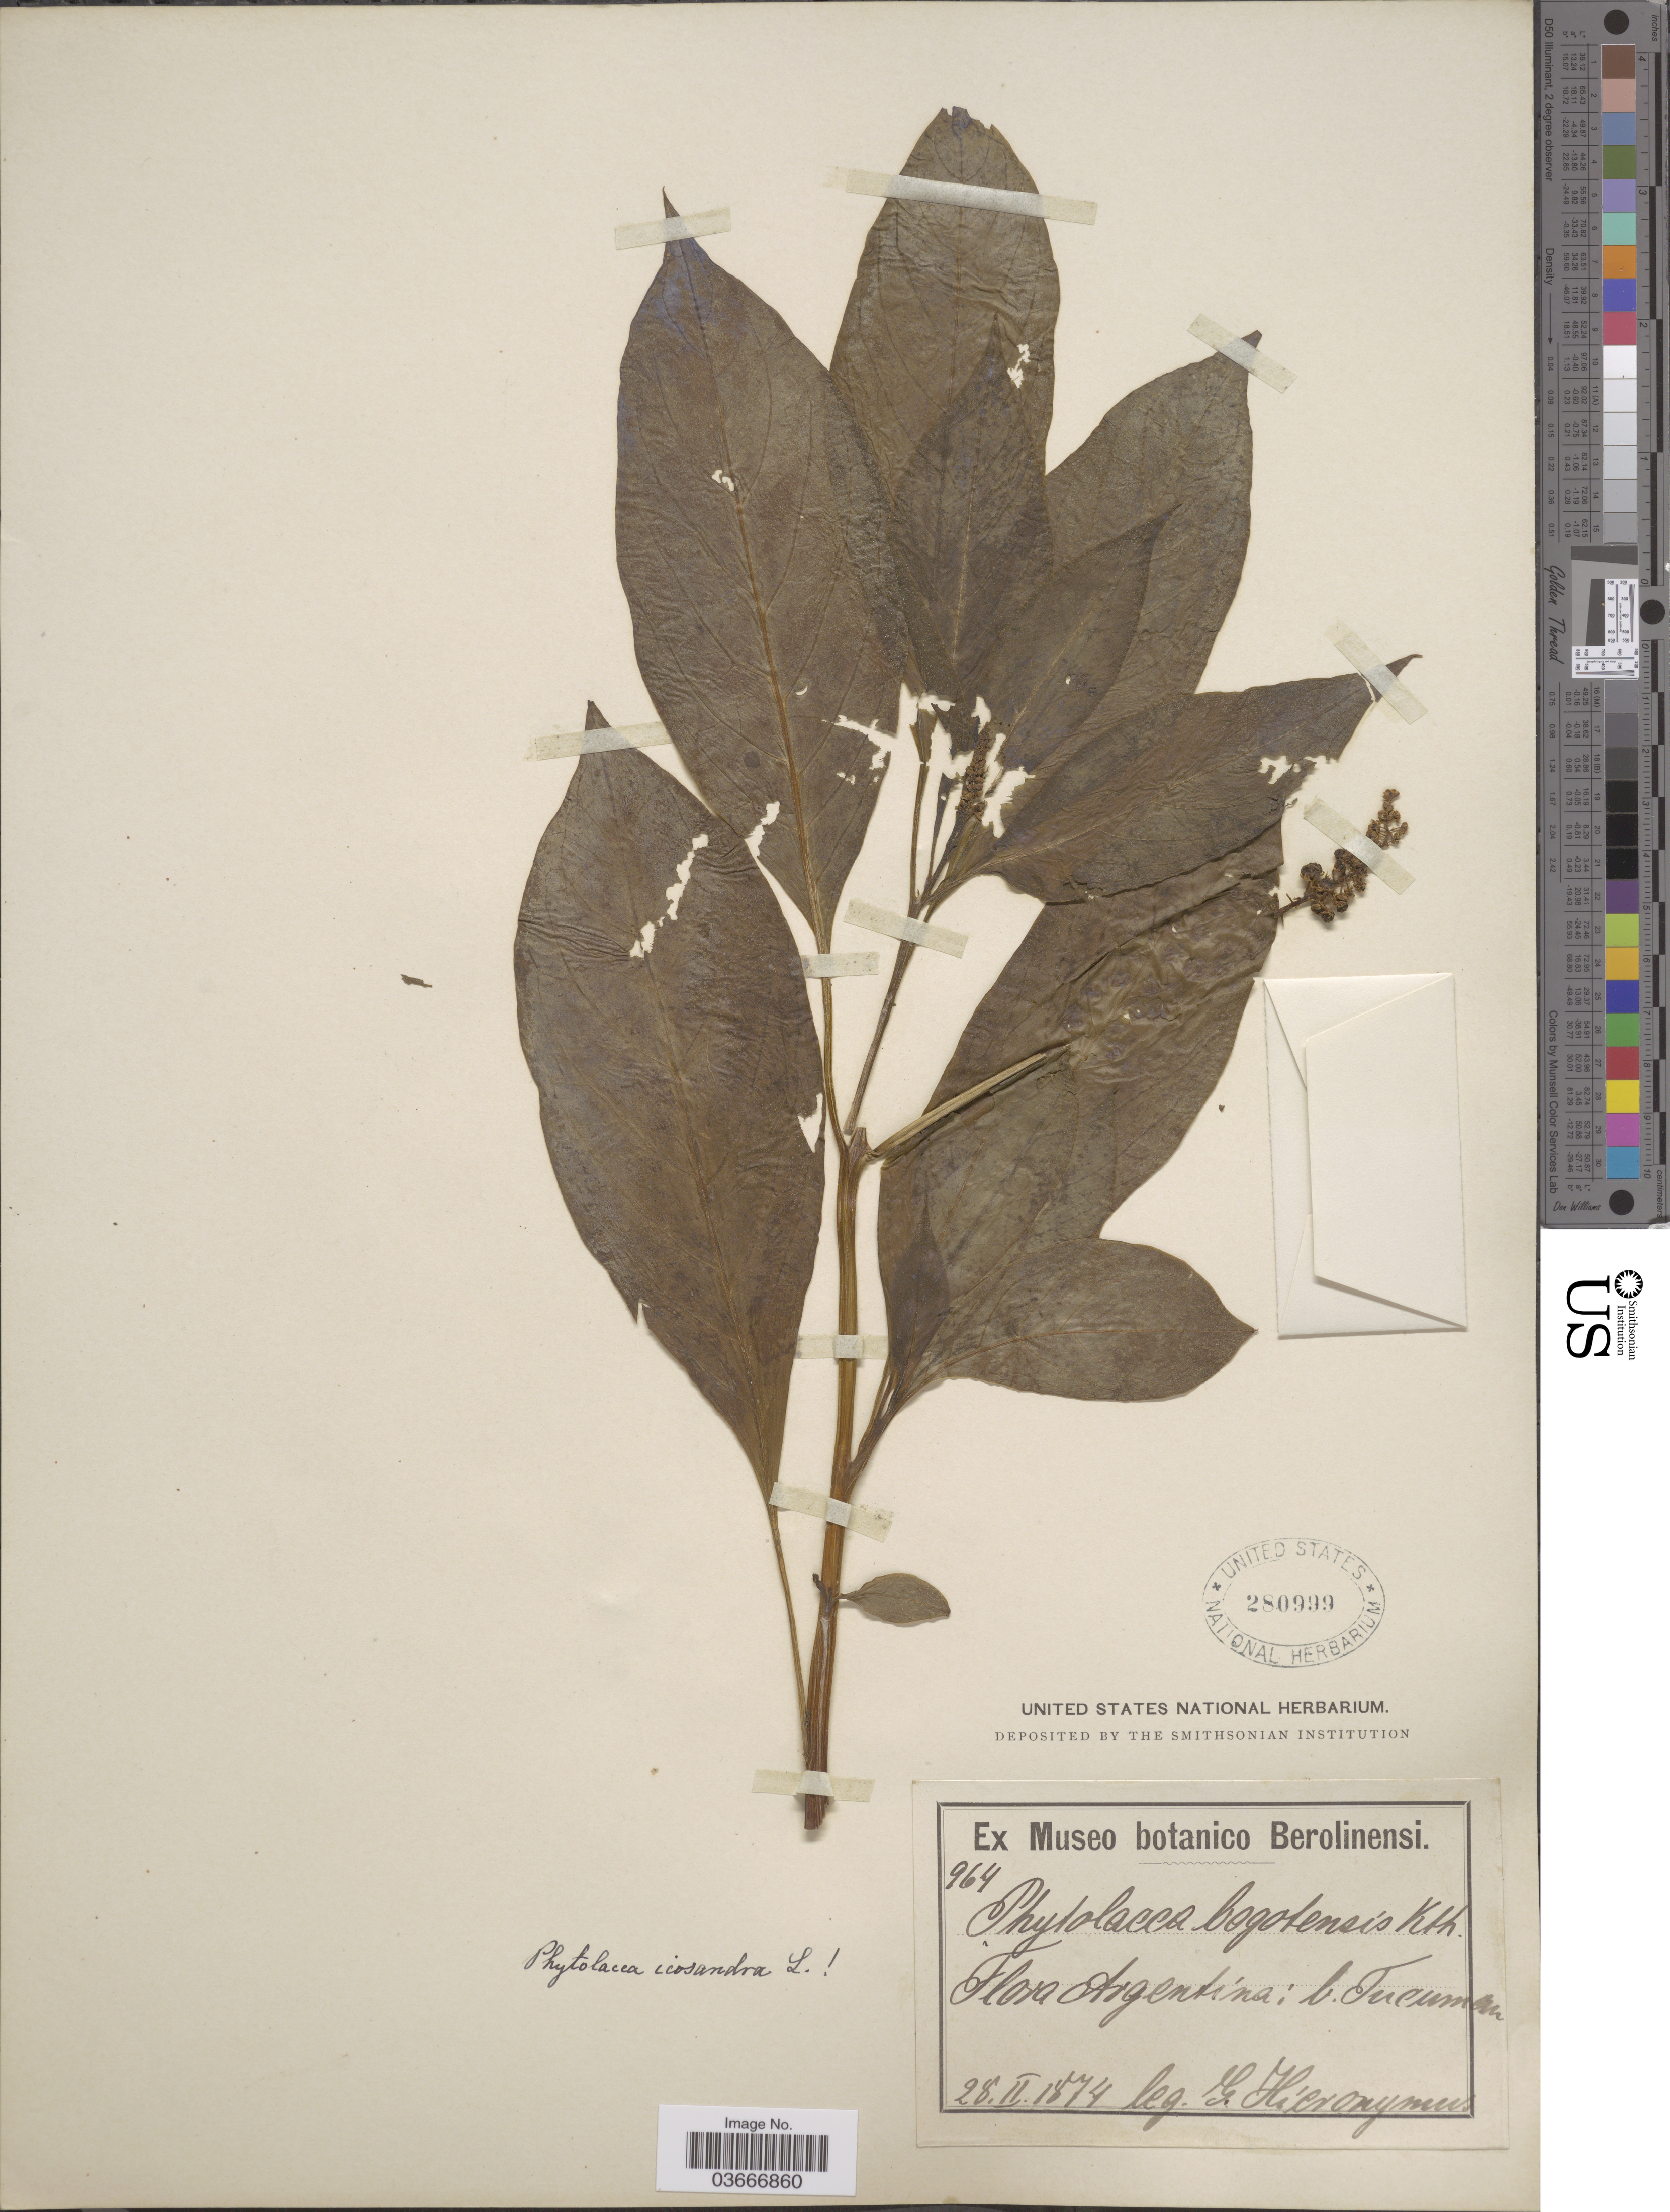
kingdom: Plantae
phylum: Tracheophyta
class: Magnoliopsida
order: Caryophyllales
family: Phytolaccaceae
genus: Phytolacca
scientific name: Phytolacca icosandra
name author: L.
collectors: G. H. Hieronymus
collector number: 964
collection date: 1874-02-28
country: Argentina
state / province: Tucuman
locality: Tucuman.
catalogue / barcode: US 280999